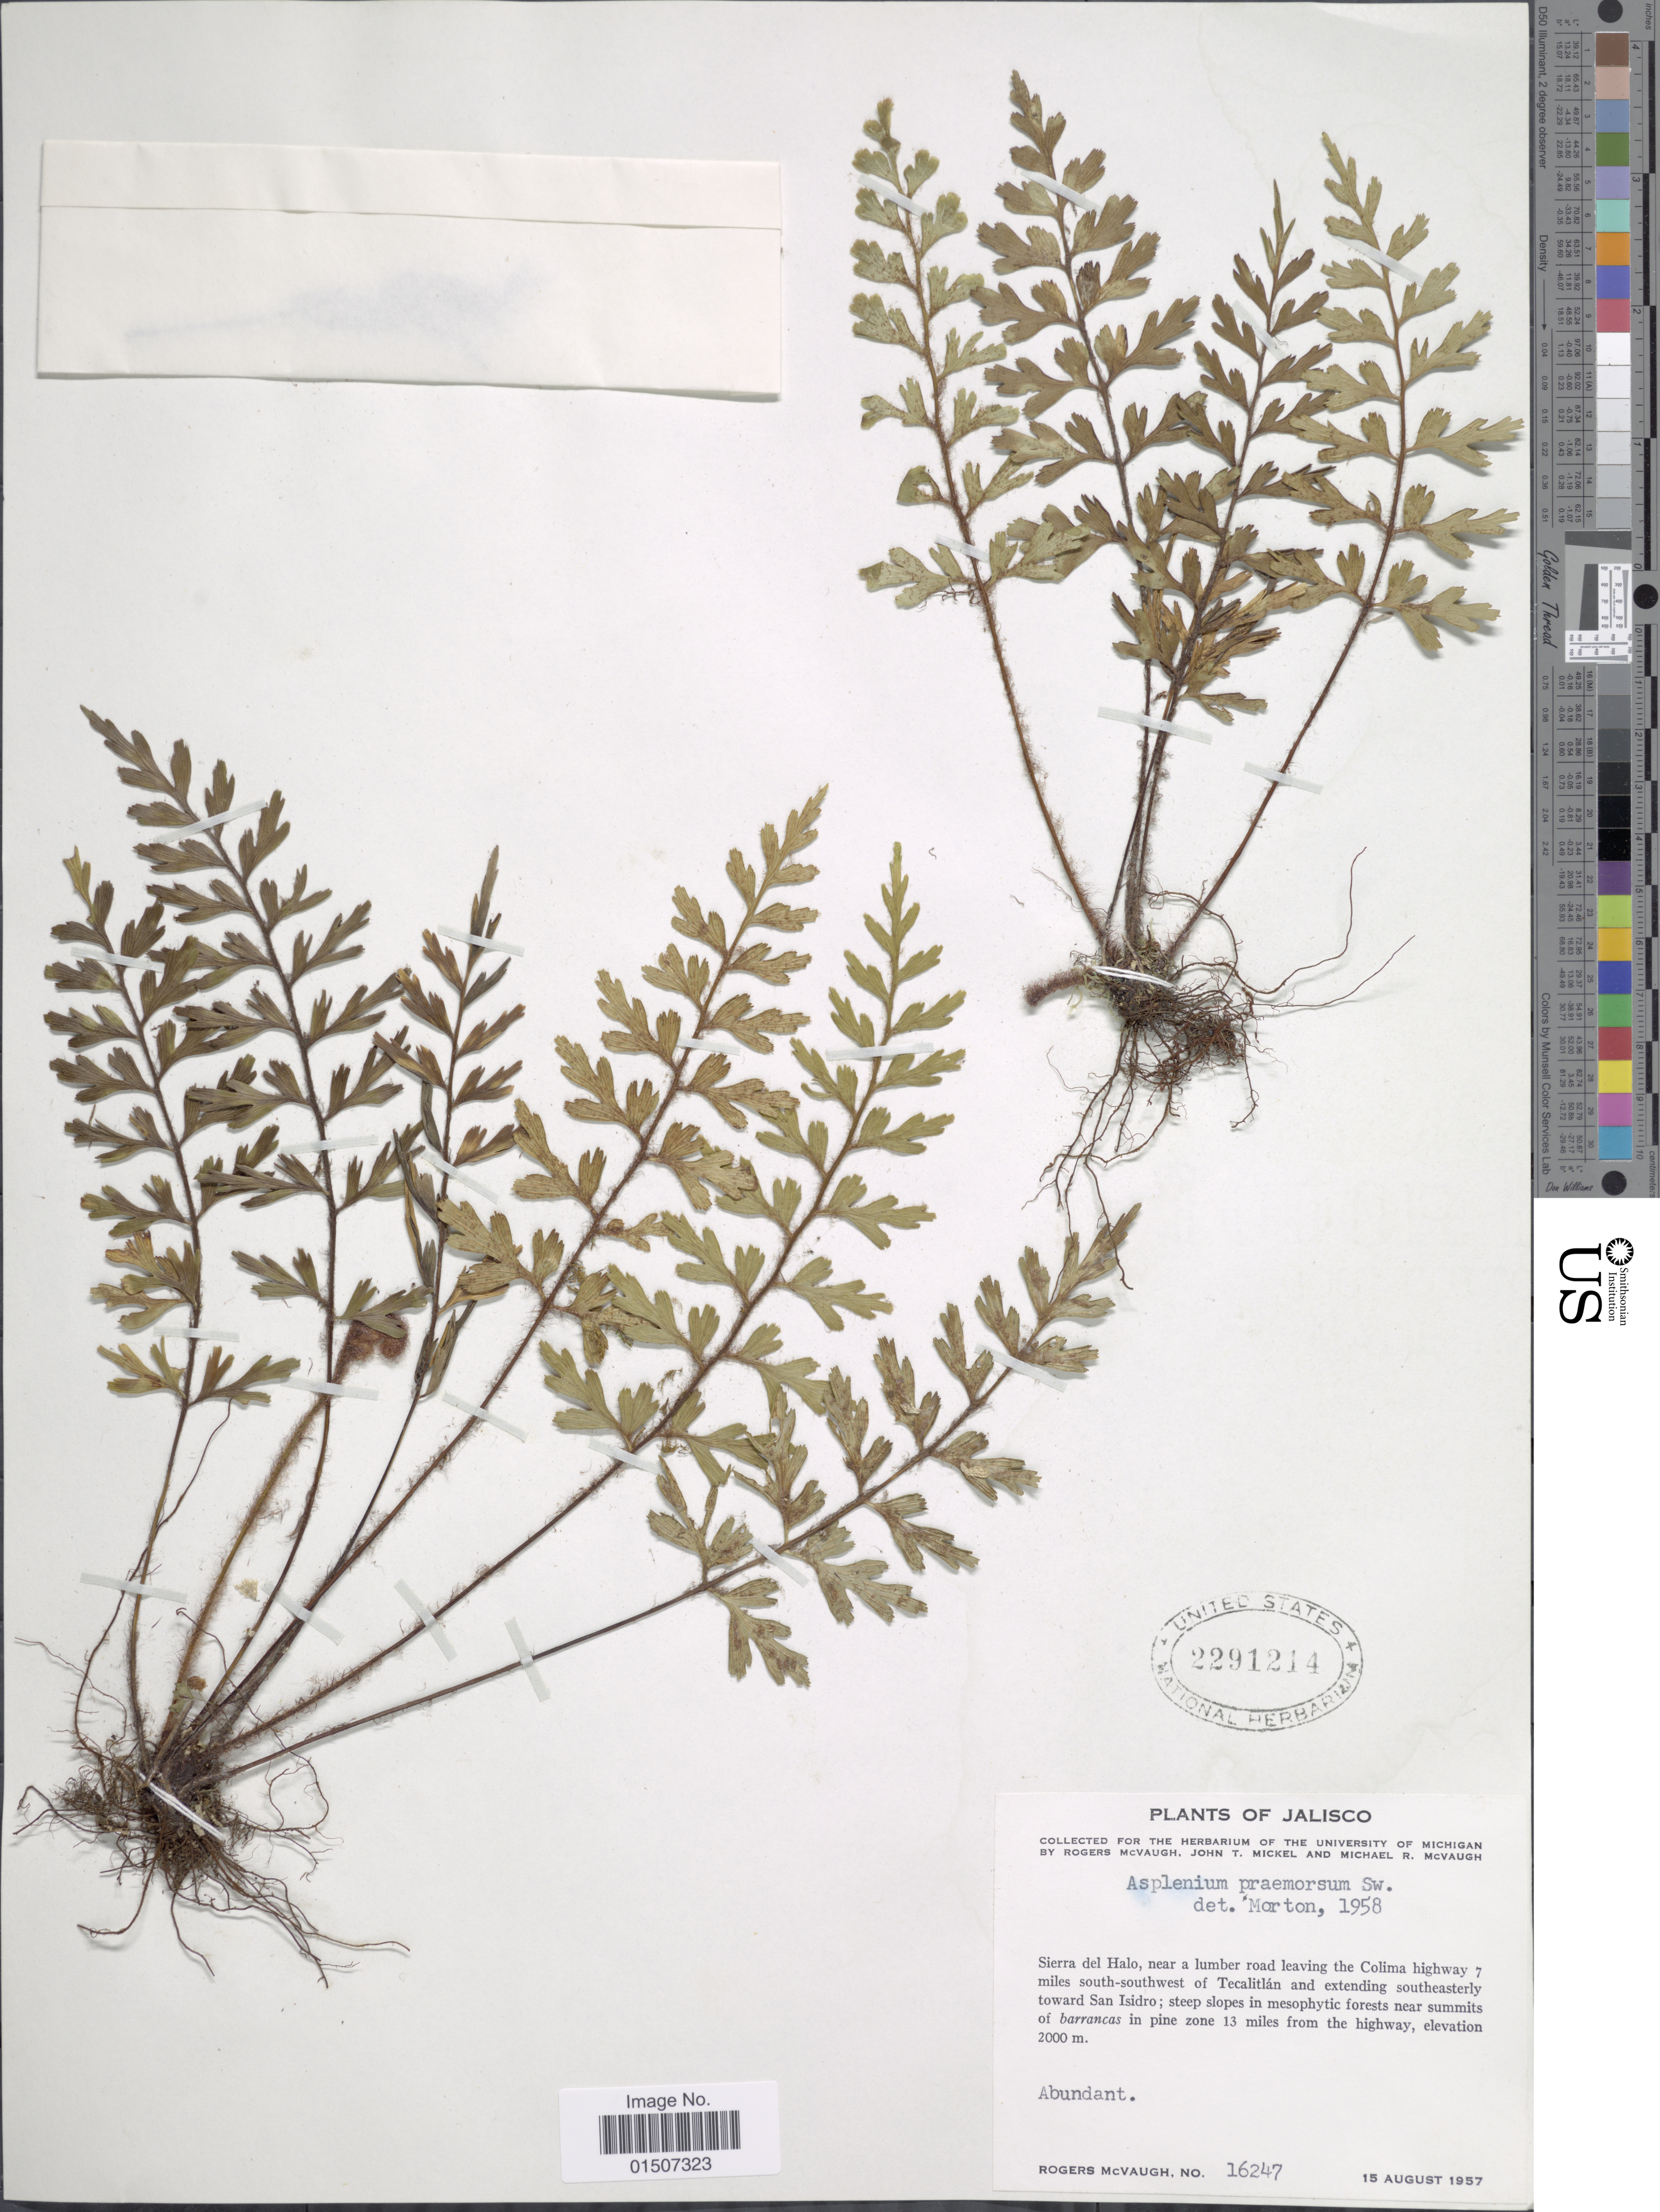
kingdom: Plantae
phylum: Tracheophyta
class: Polypodiopsida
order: Polypodiales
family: Aspleniaceae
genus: Asplenium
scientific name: Asplenium praemorsum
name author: Sw.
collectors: R. McVaugh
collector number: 16247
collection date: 1957-08-15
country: Mexico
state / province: Jalisco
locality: Sierra del Halo, near lumber road leaving the Colima highway 7miles south-southwest of Tecalitlán extending southeasterly toward San Isidro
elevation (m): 2000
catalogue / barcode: US 22912214